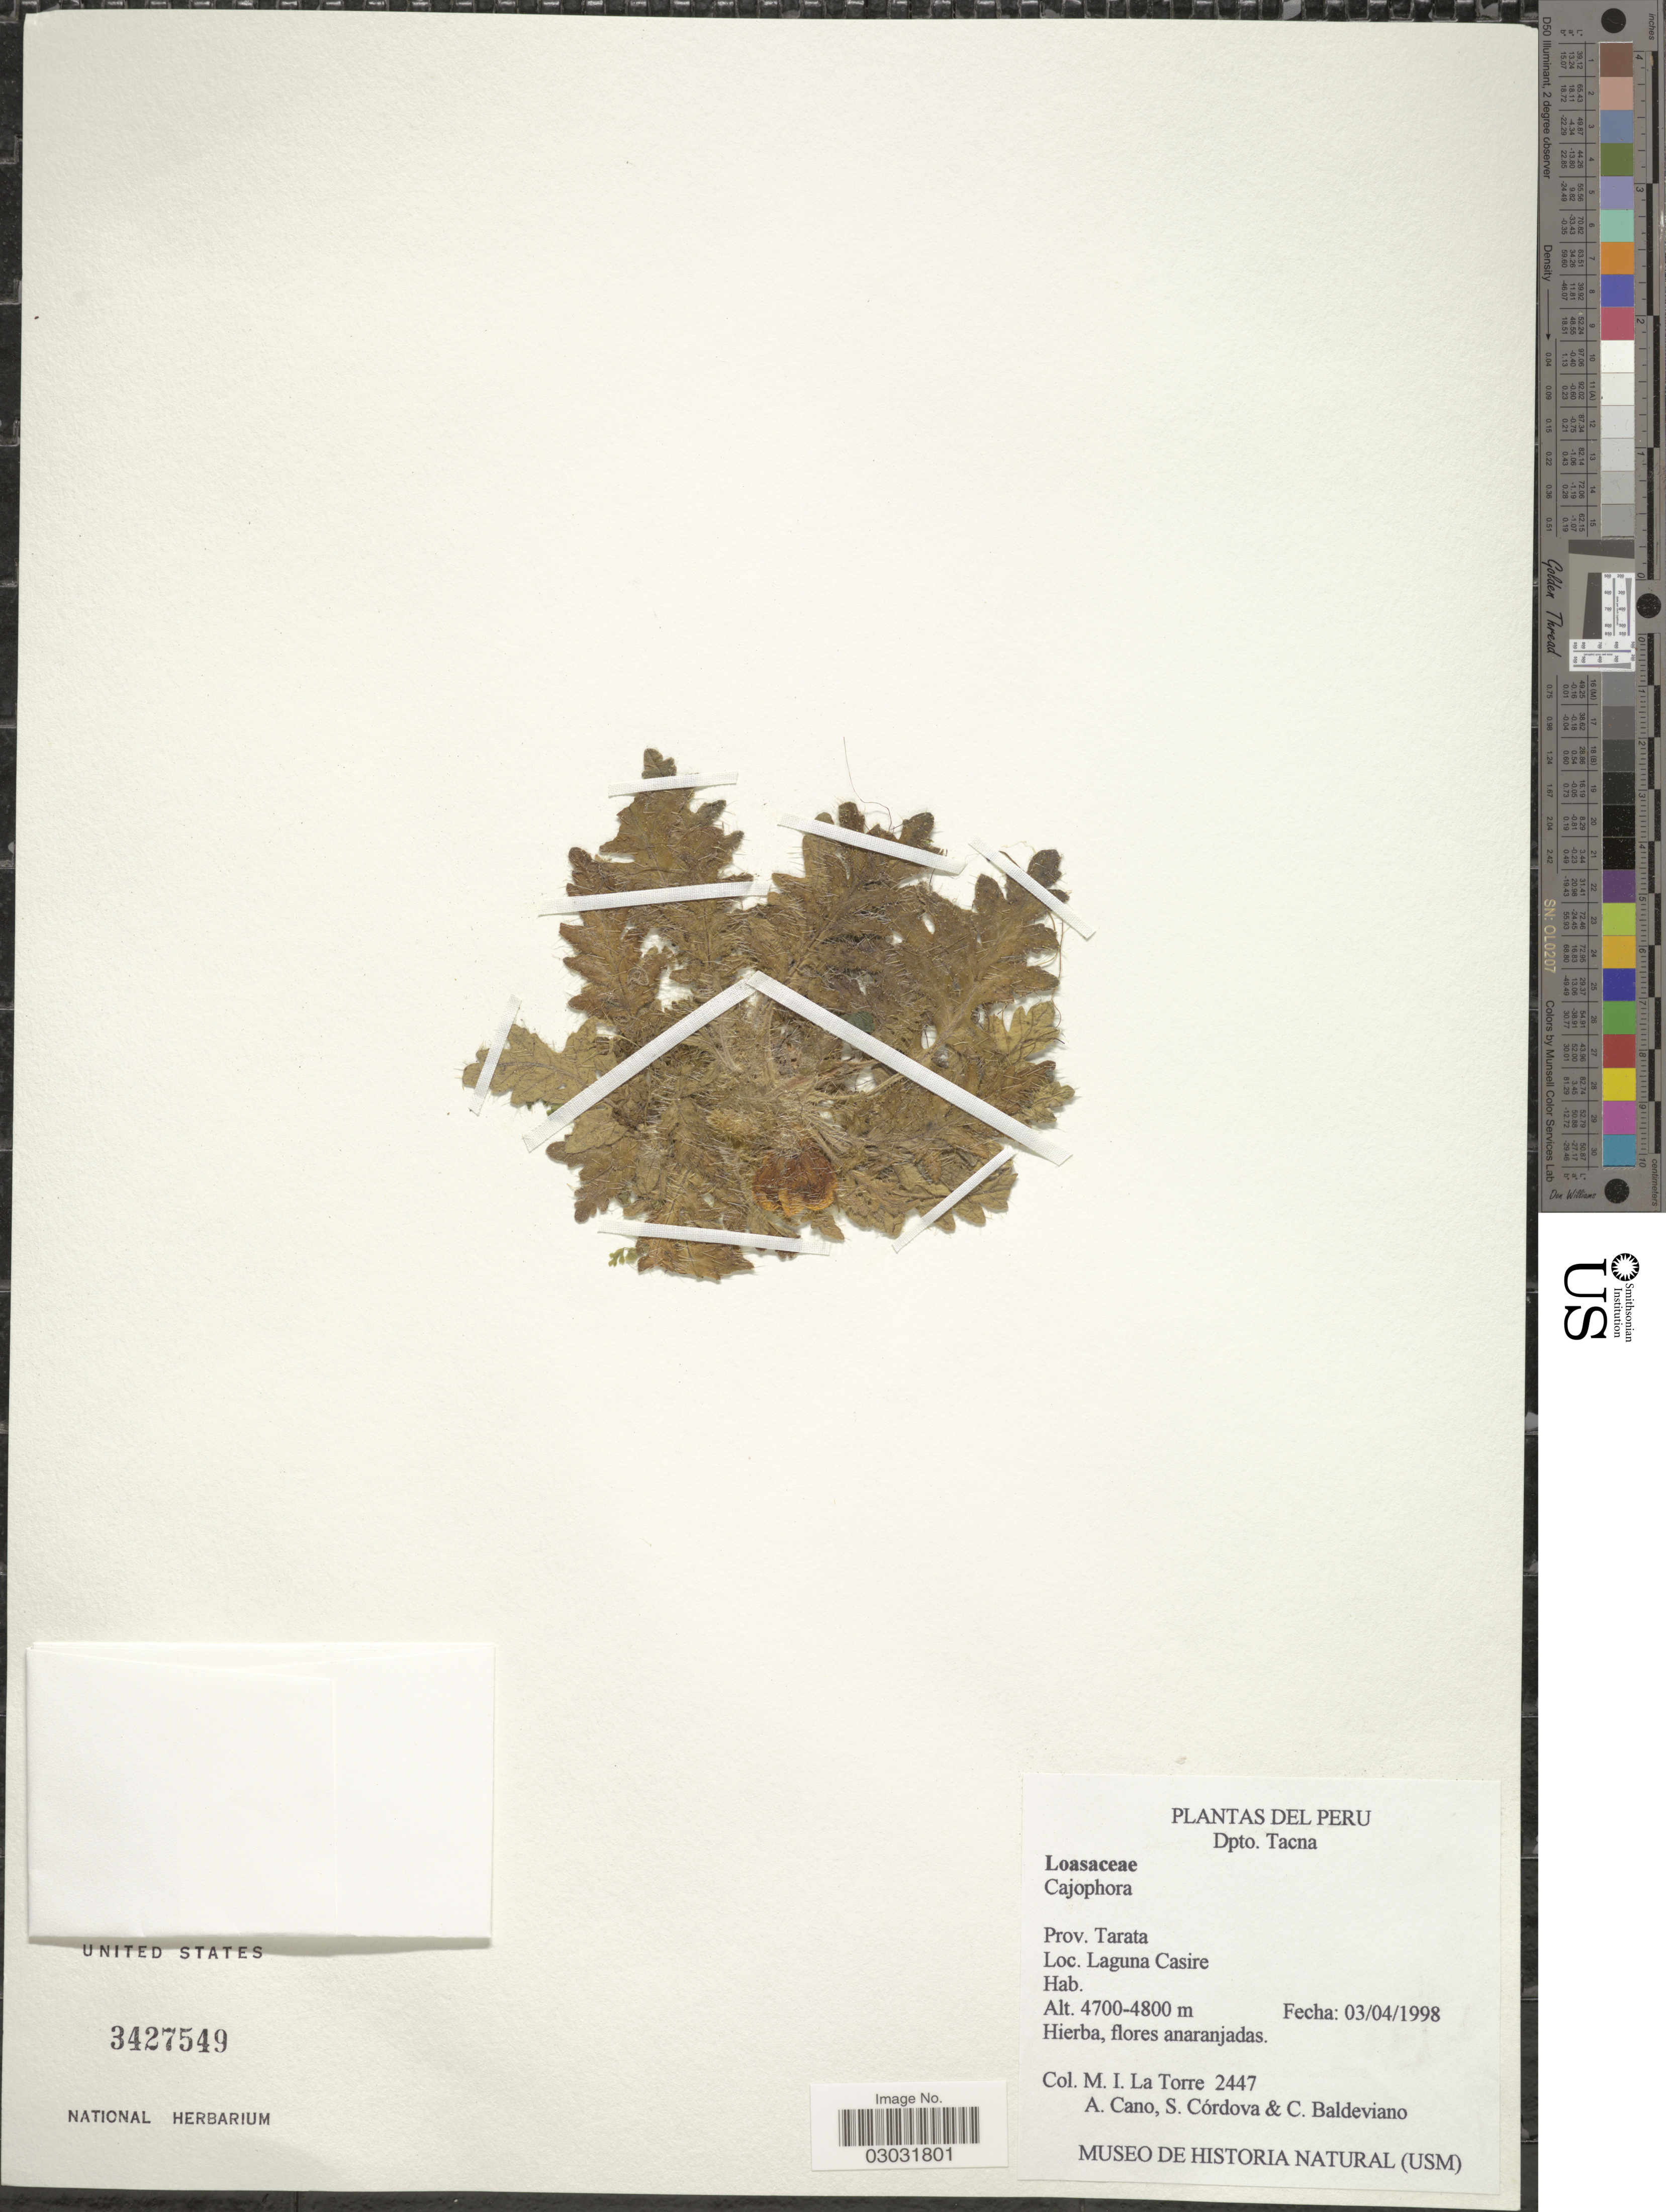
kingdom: Plantae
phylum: Tracheophyta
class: Magnoliopsida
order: Cornales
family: Loasaceae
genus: Caiophora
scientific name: Caiophora sp.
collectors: M. I. La Torre, A. Cano, S. Cordova & C. Baldeviano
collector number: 2447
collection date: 1998-04-03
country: Peru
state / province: Tacna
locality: Dptov. Tacna. Prov. Tarata. Laguna Casire.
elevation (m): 4700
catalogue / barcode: US 3427549